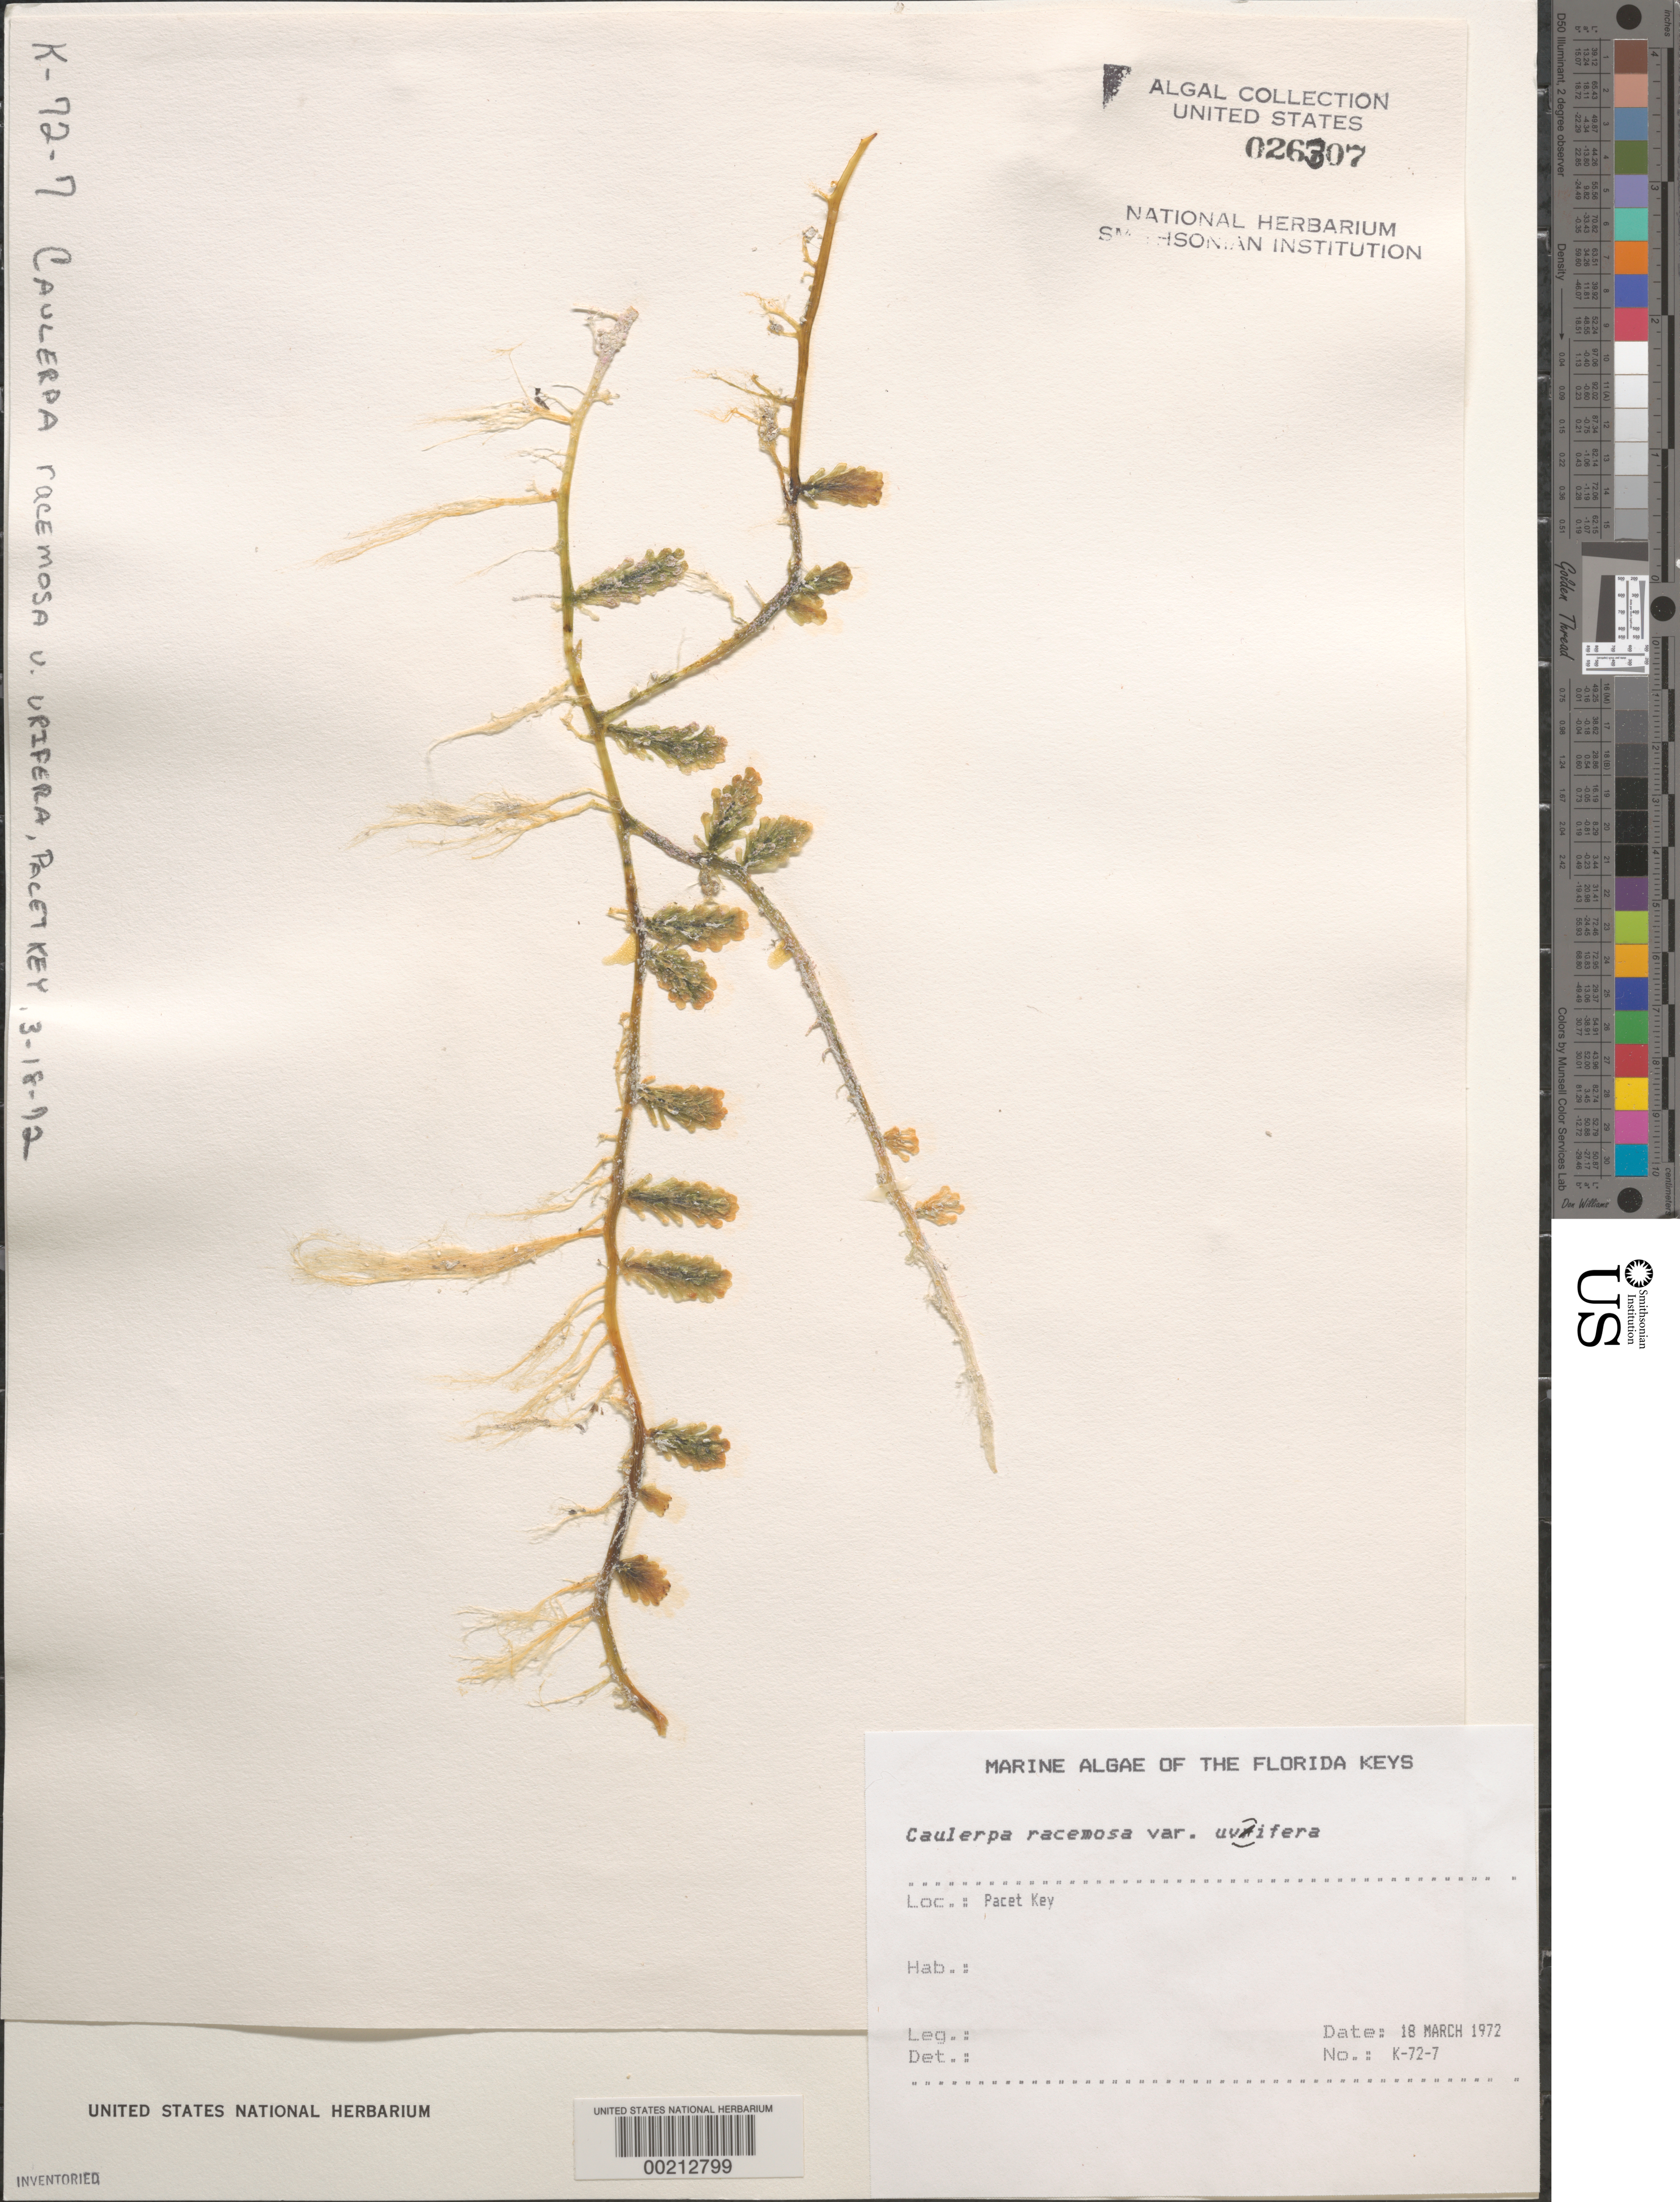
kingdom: Plantae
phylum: Chlorophyta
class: Ulvophyceae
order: Bryopsidales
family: Caulerpaceae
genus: Caulerpa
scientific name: Caulerpa racemosa var. uvifera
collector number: K-72-7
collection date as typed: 18 Mar 1972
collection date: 1972-03-18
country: United States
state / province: Florida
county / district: Monroe County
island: Pacet Key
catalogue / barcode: US 26307